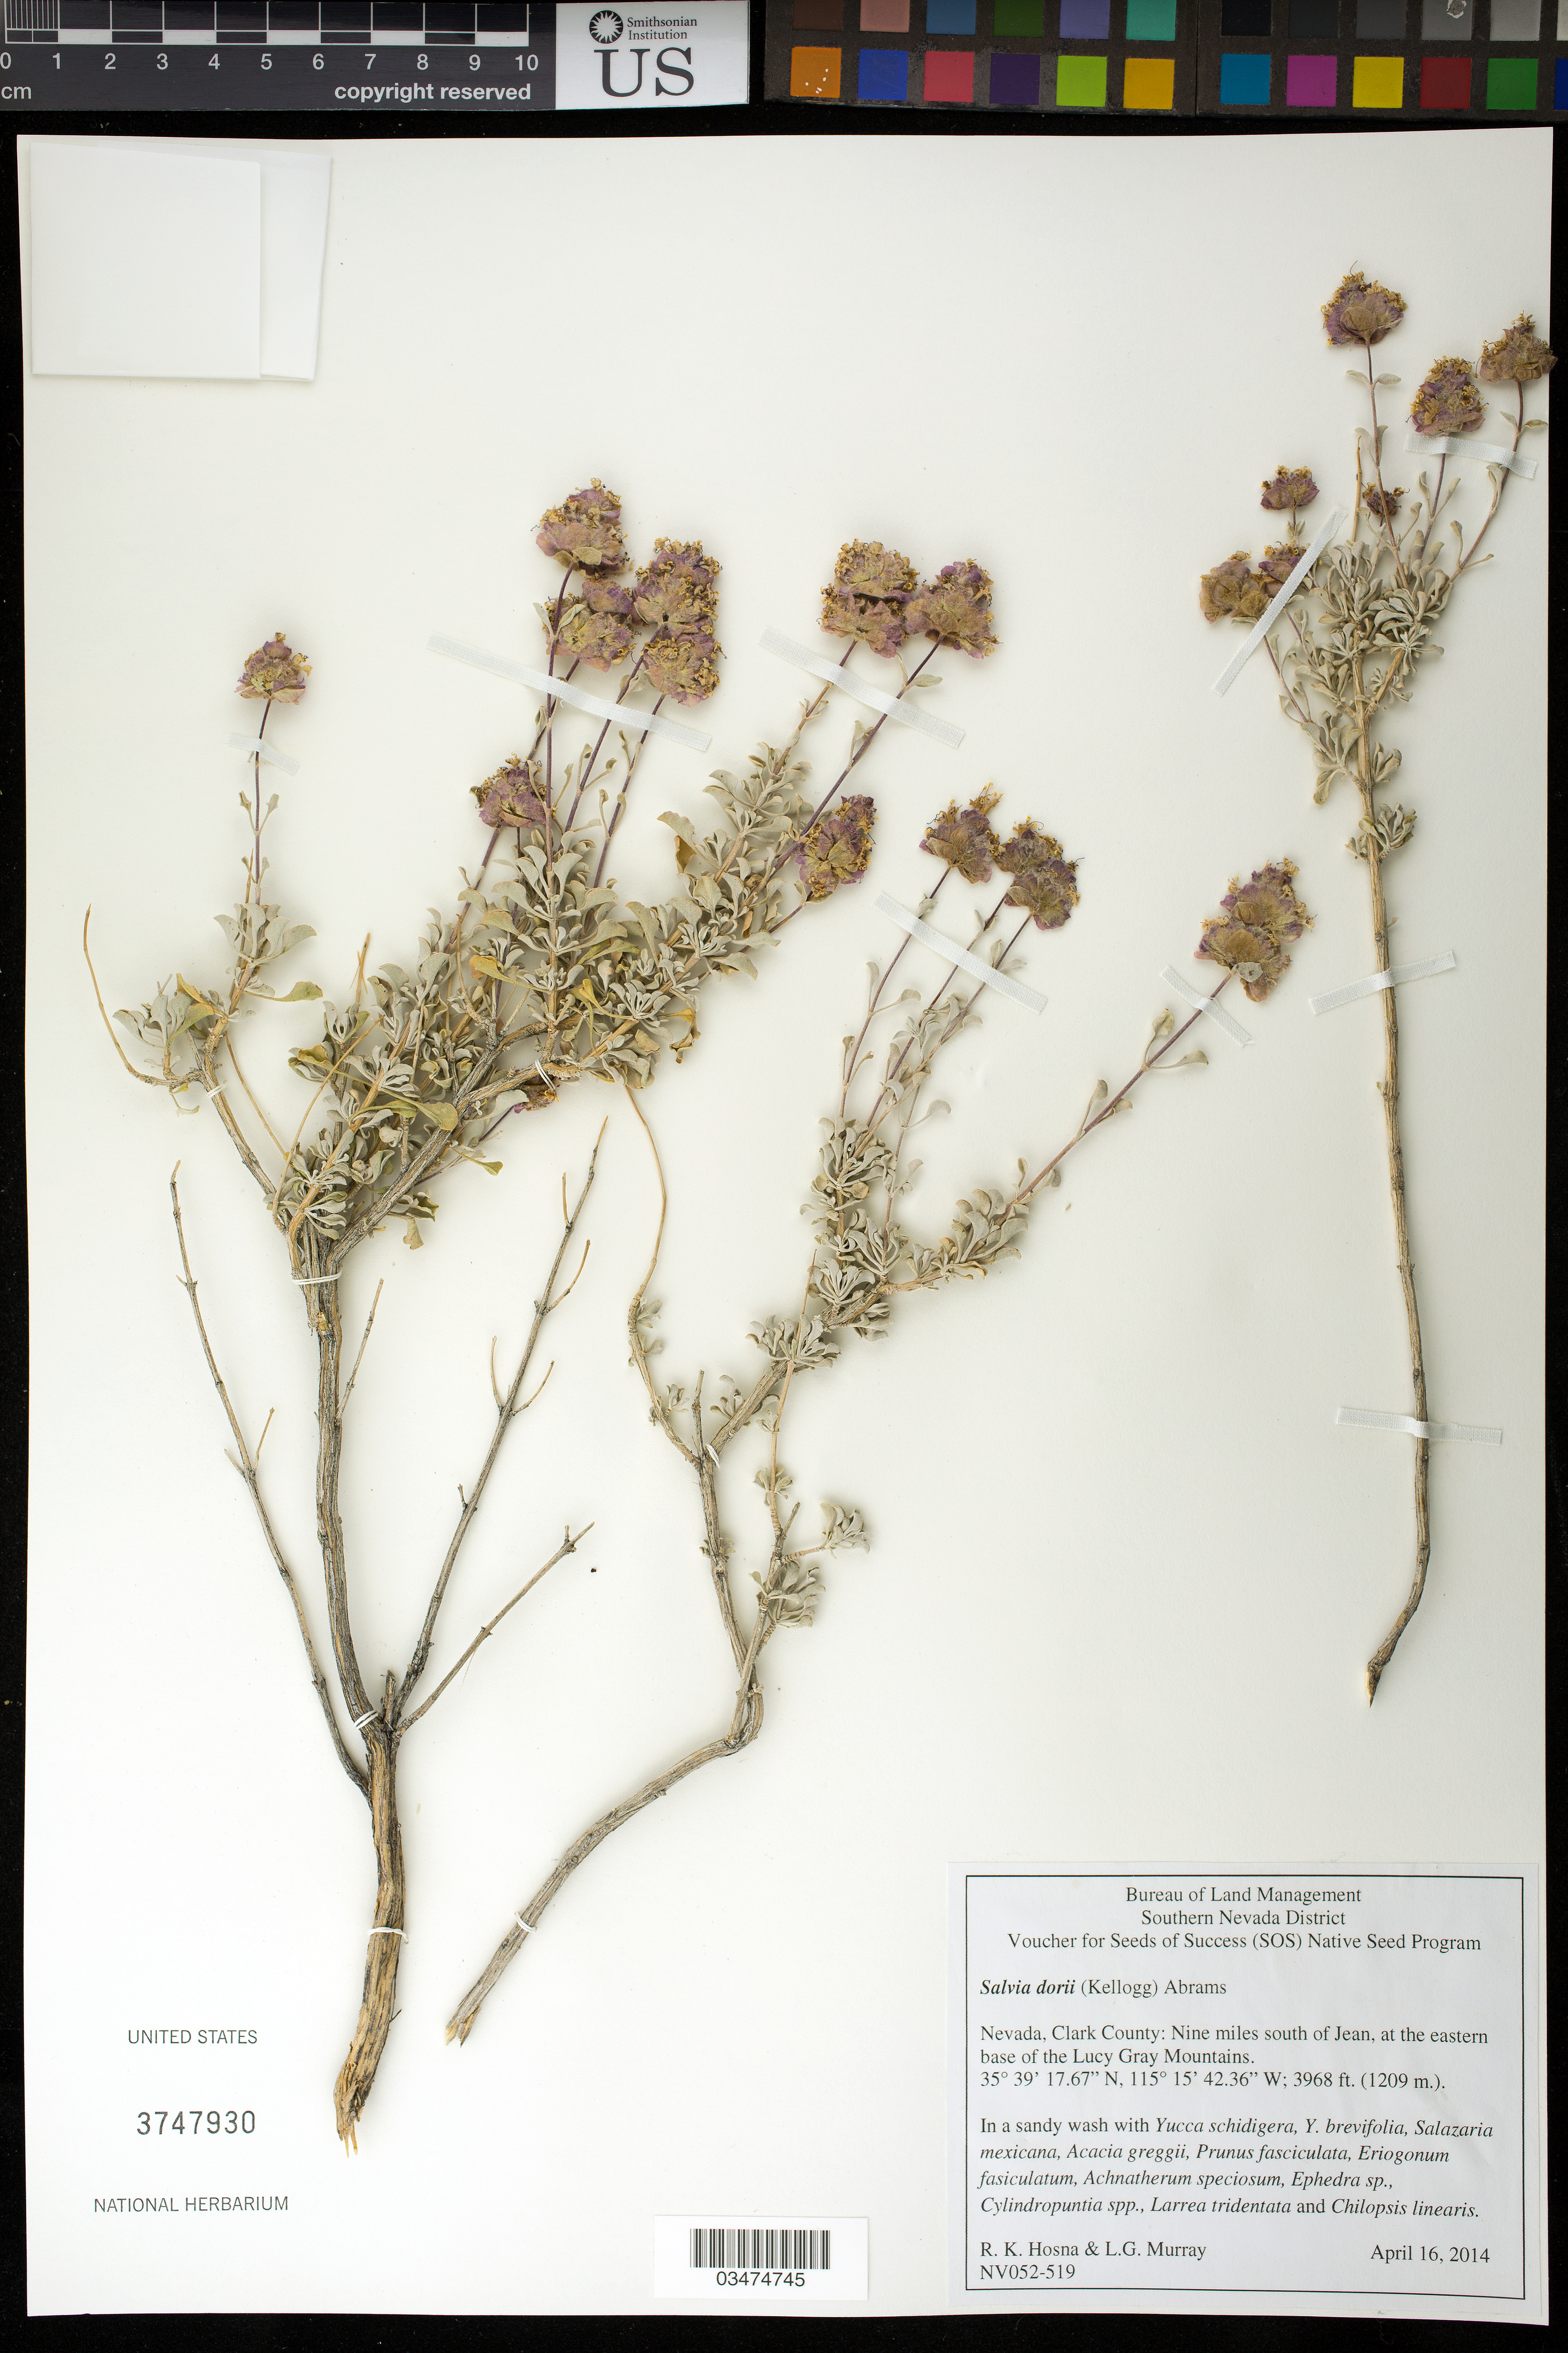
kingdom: Plantae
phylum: Tracheophyta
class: Magnoliopsida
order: Lamiales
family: Lamiaceae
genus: Salvia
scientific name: Salvia dorrii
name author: (Kellogg) Abrams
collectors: R. Hosna & L. Murray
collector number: NV052-519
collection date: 2014-04-16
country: United States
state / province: Nevada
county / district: Clark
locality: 9 mi. S of Jean, E base of the Lucy Gray Mt.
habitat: Sandy wash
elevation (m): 1209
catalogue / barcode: US 3747930